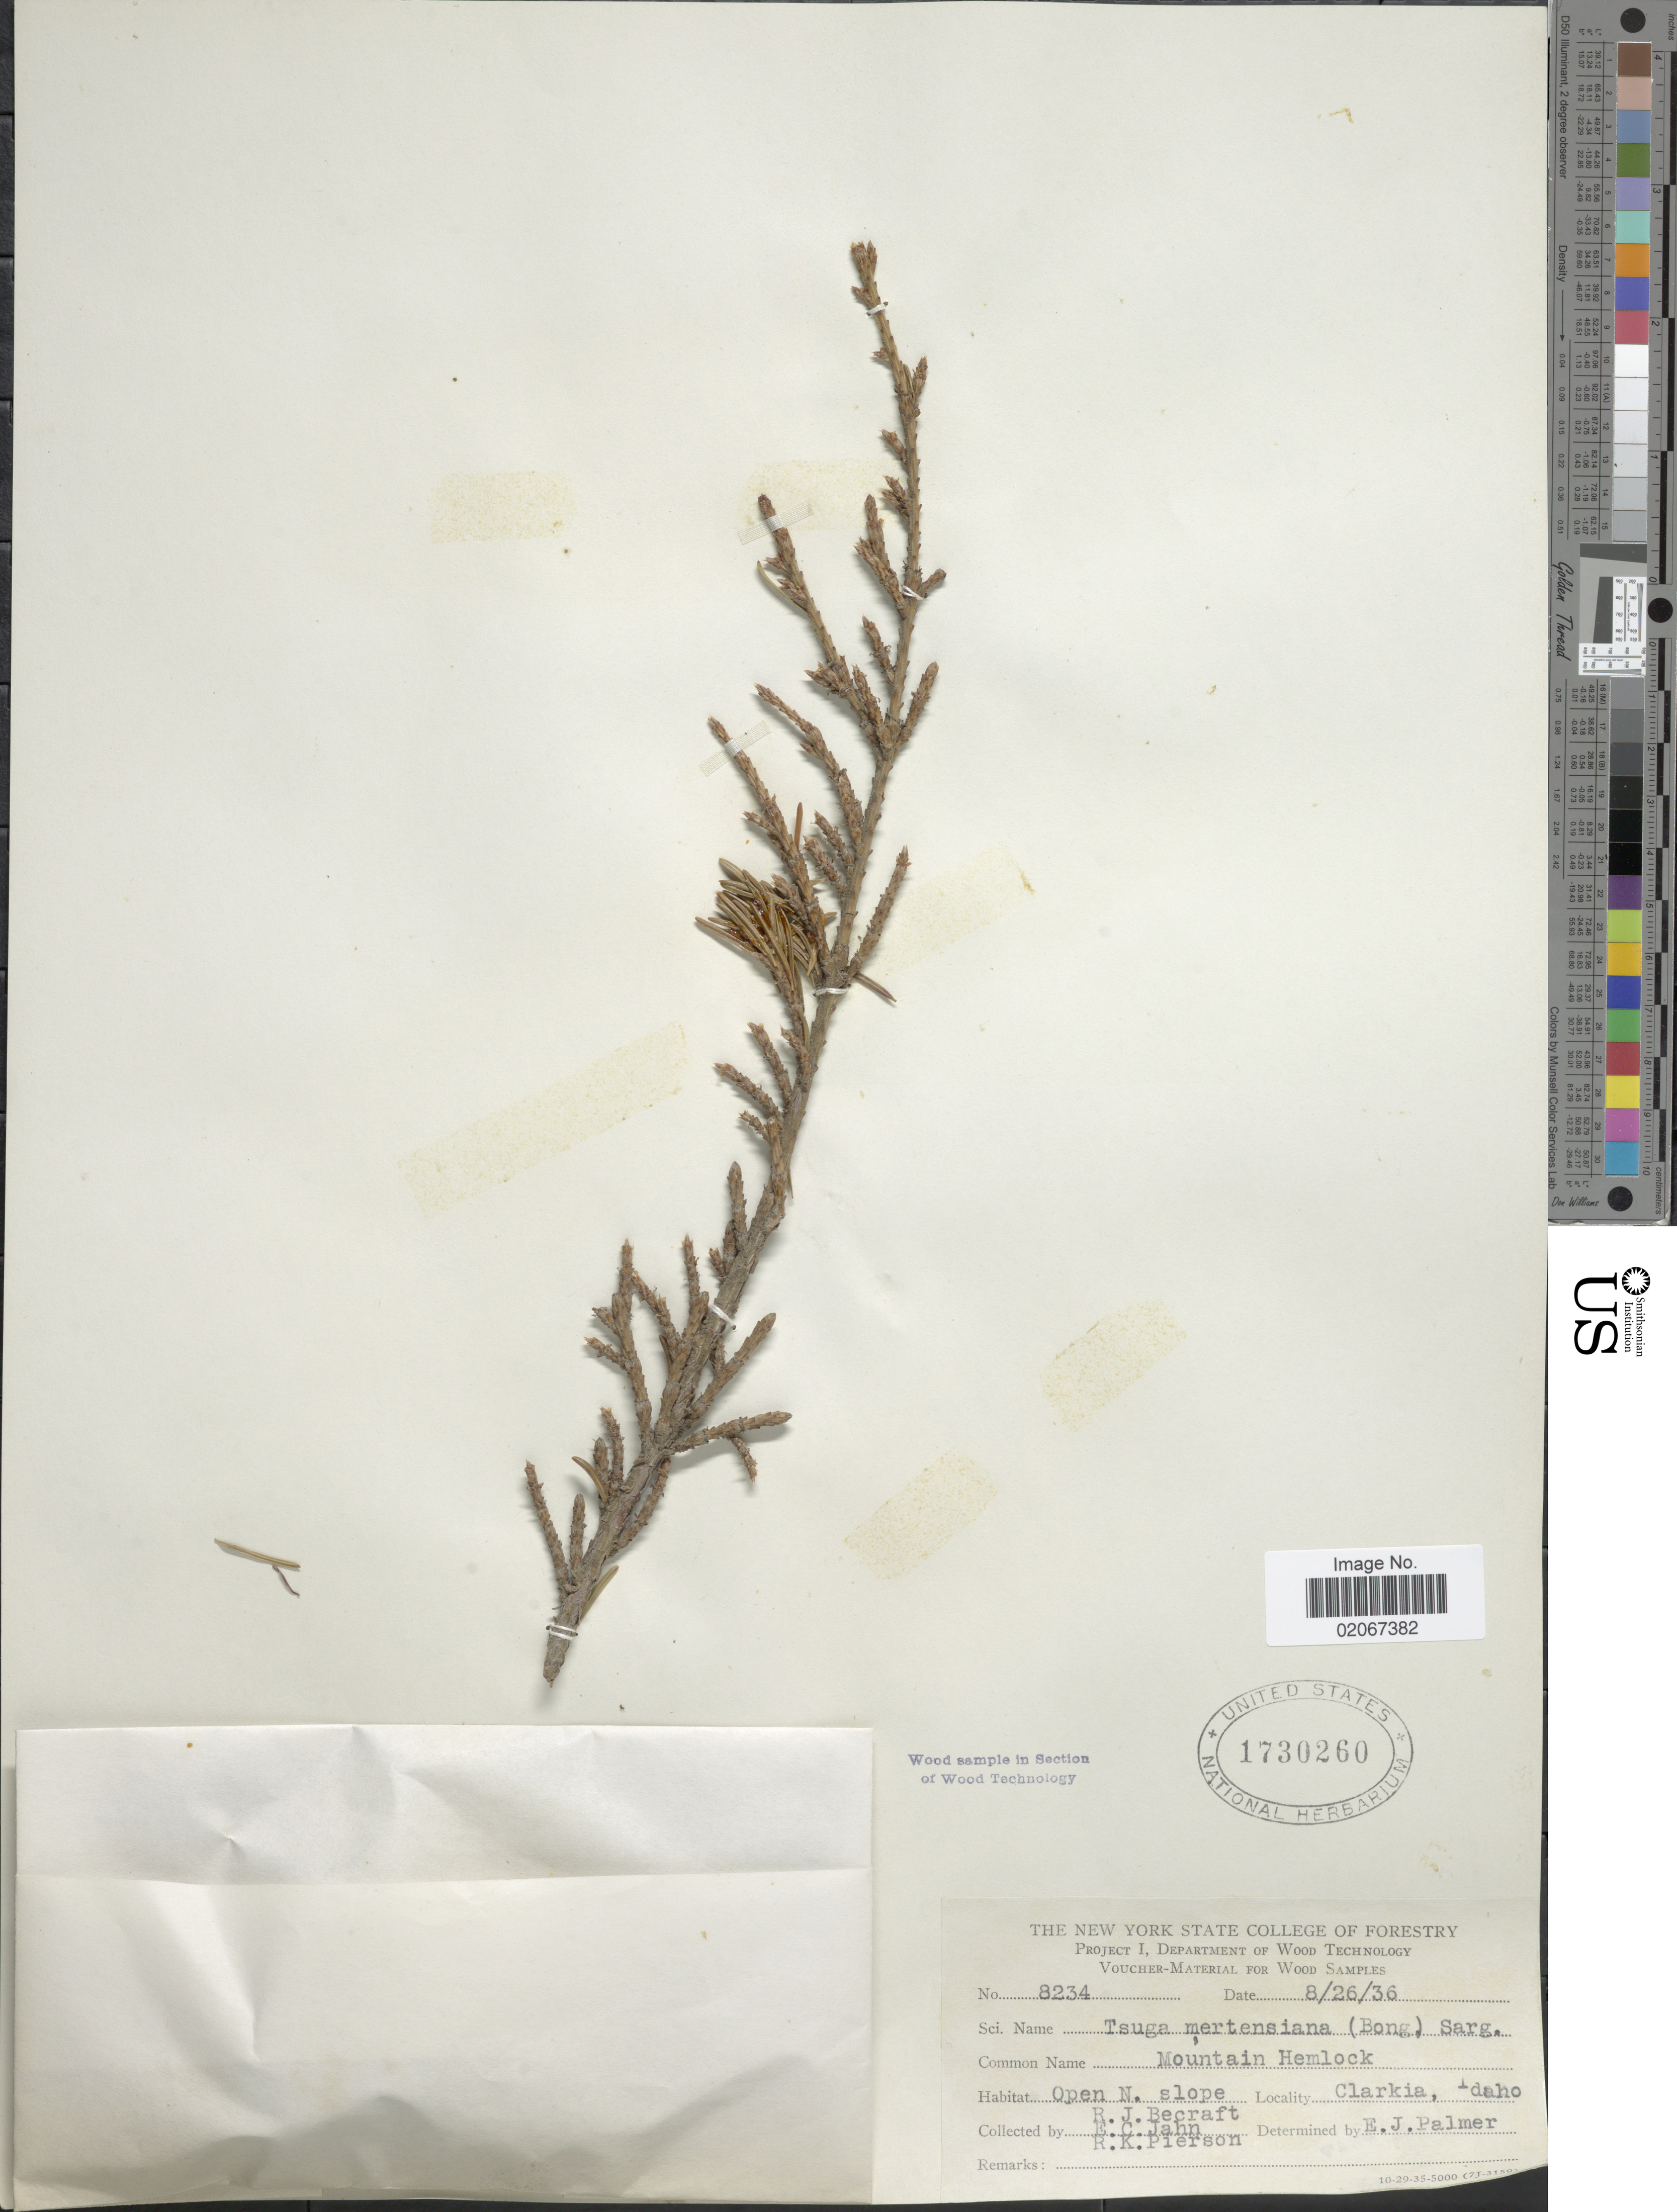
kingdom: Plantae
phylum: Tracheophyta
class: Pinopsida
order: Pinales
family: Pinaceae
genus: Tsuga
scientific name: Tsuga mertensiana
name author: (Bong.) Carrière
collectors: R. Becraft, E. Jahn & R. Pierson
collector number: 8234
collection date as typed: Transcribed d/m/y: 26/8/36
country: United States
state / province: Idaho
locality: Open N. slope. Clarkia, Idaho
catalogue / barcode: US 1730260